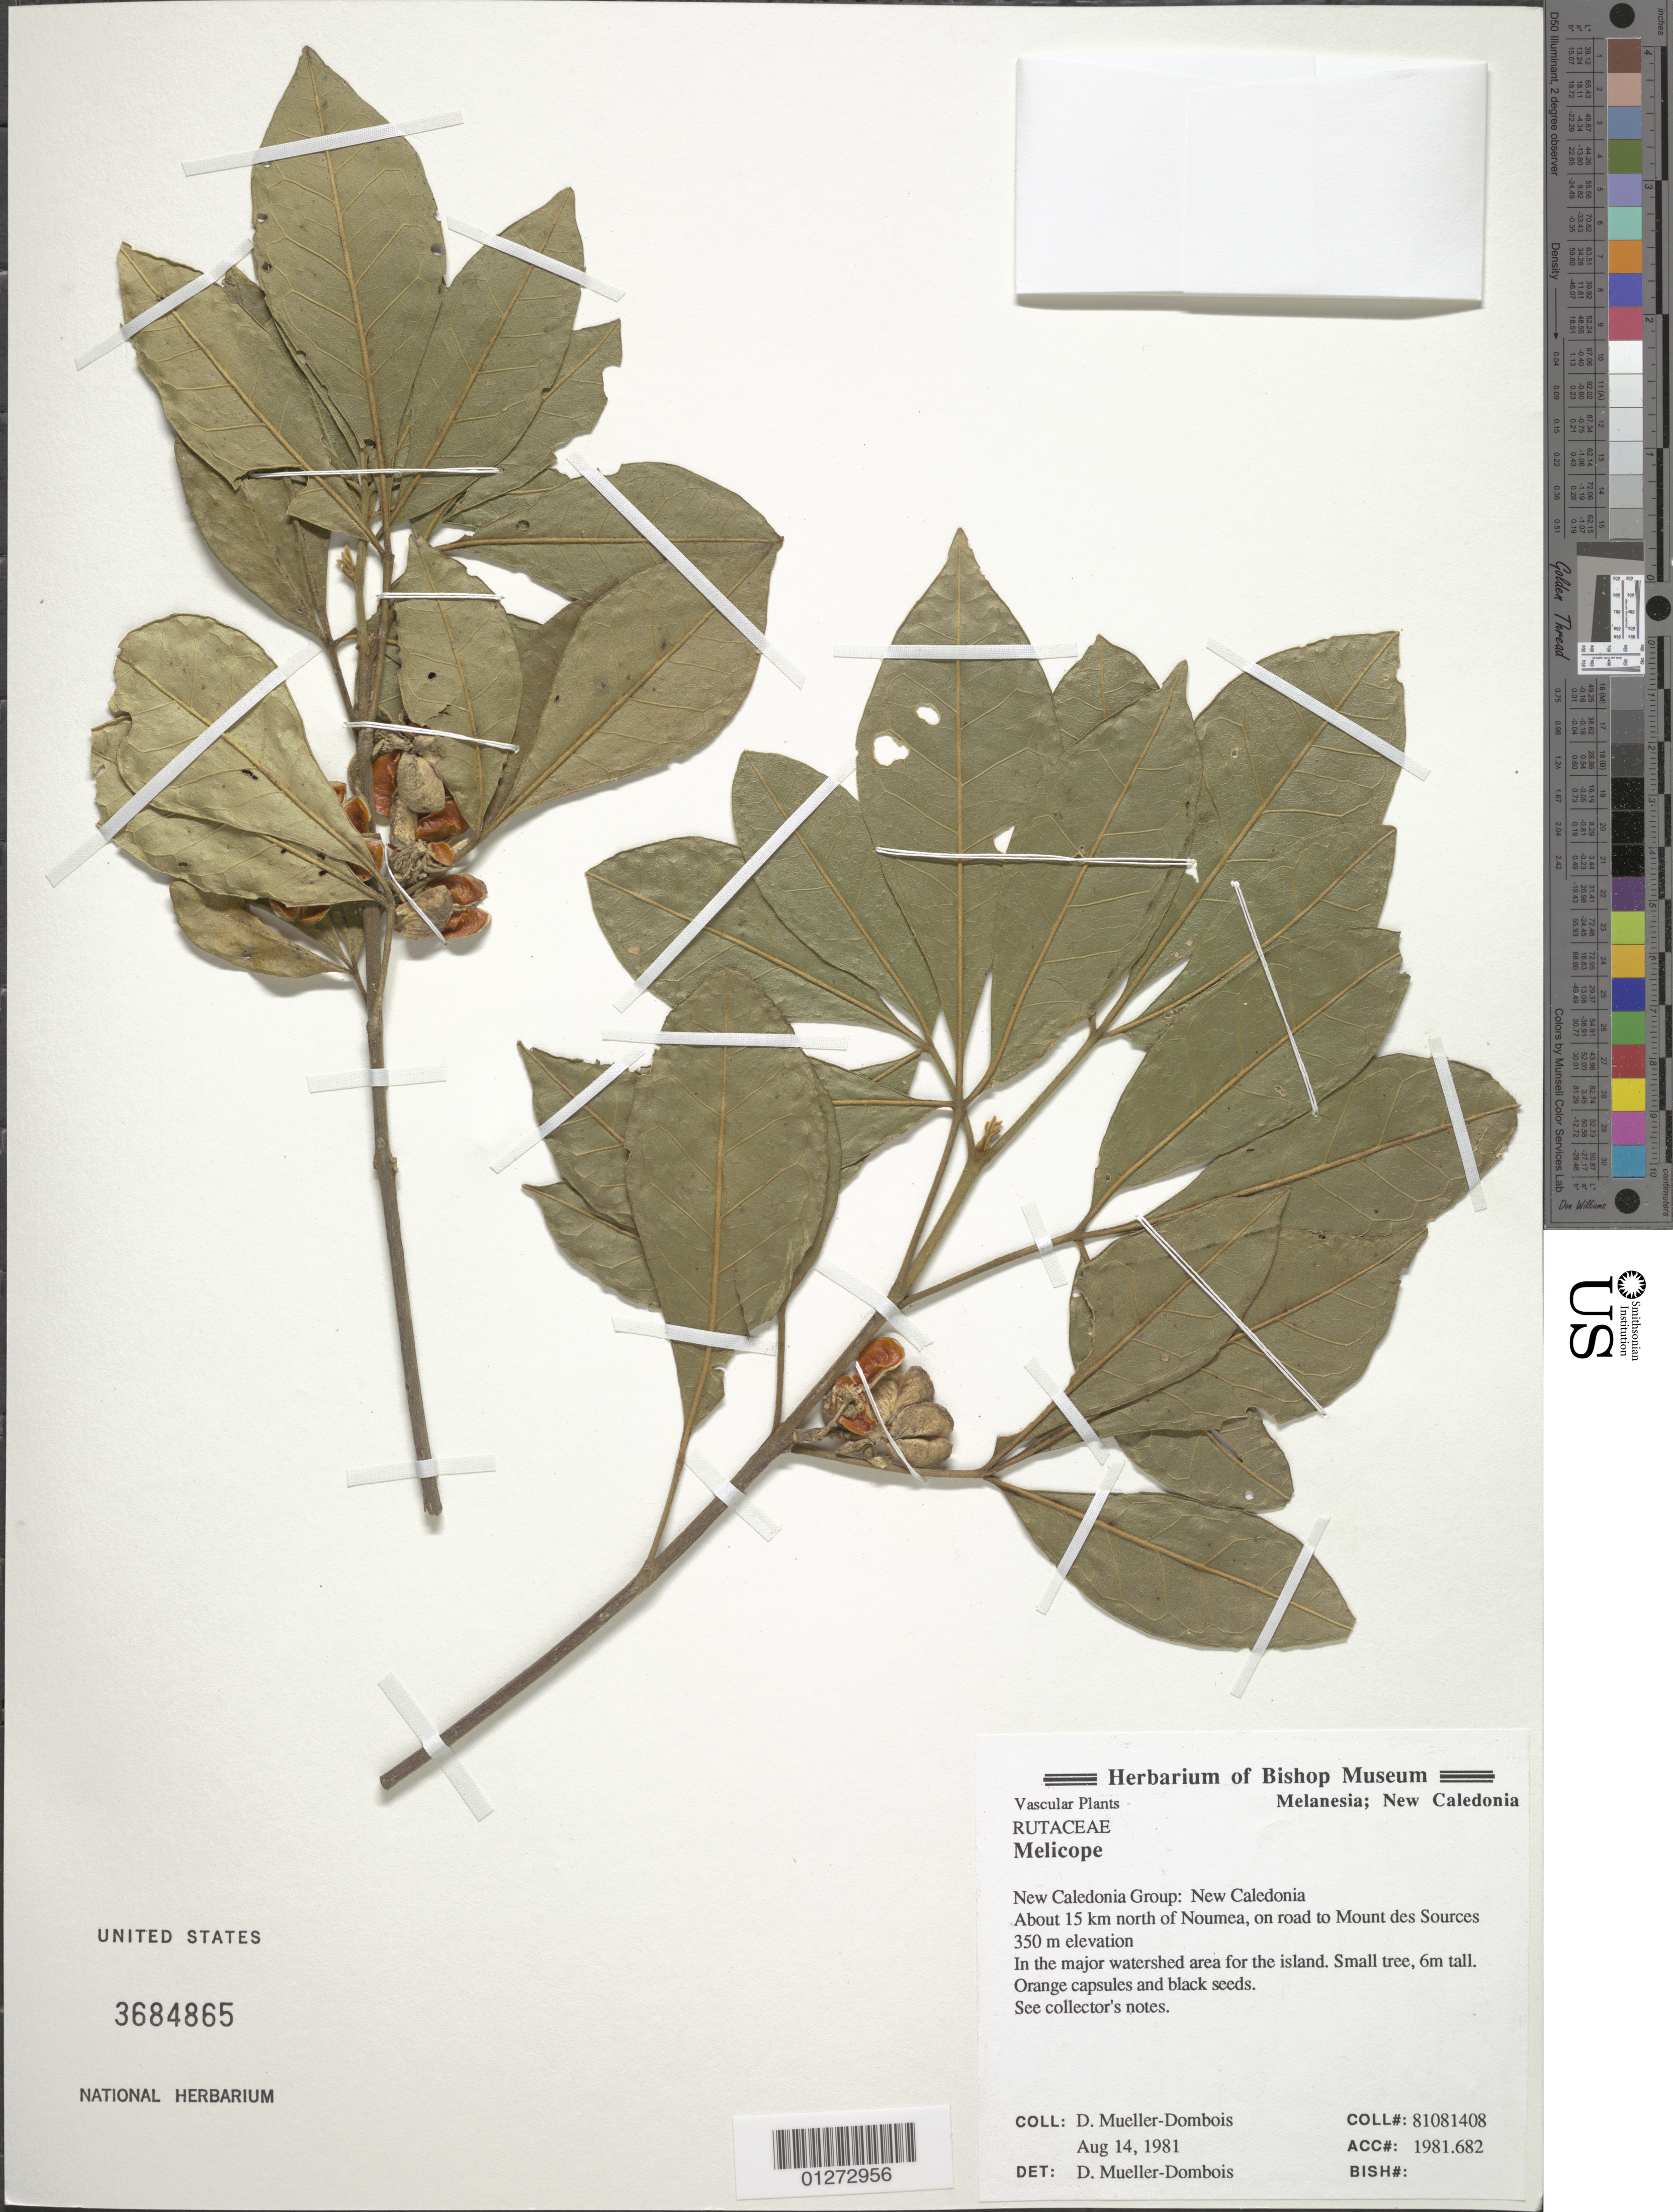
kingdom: Plantae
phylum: Tracheophyta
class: Magnoliopsida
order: Sapindales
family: Rutaceae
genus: Melicope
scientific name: Melicope sp.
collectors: D. Mueller-Dombois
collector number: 81081408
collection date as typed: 14 Aug 1981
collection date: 1981-08-14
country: New Caledonia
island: New Caledonia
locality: About 15 km north of Noumea, on road to Mount des Sources.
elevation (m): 350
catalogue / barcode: US 3684865